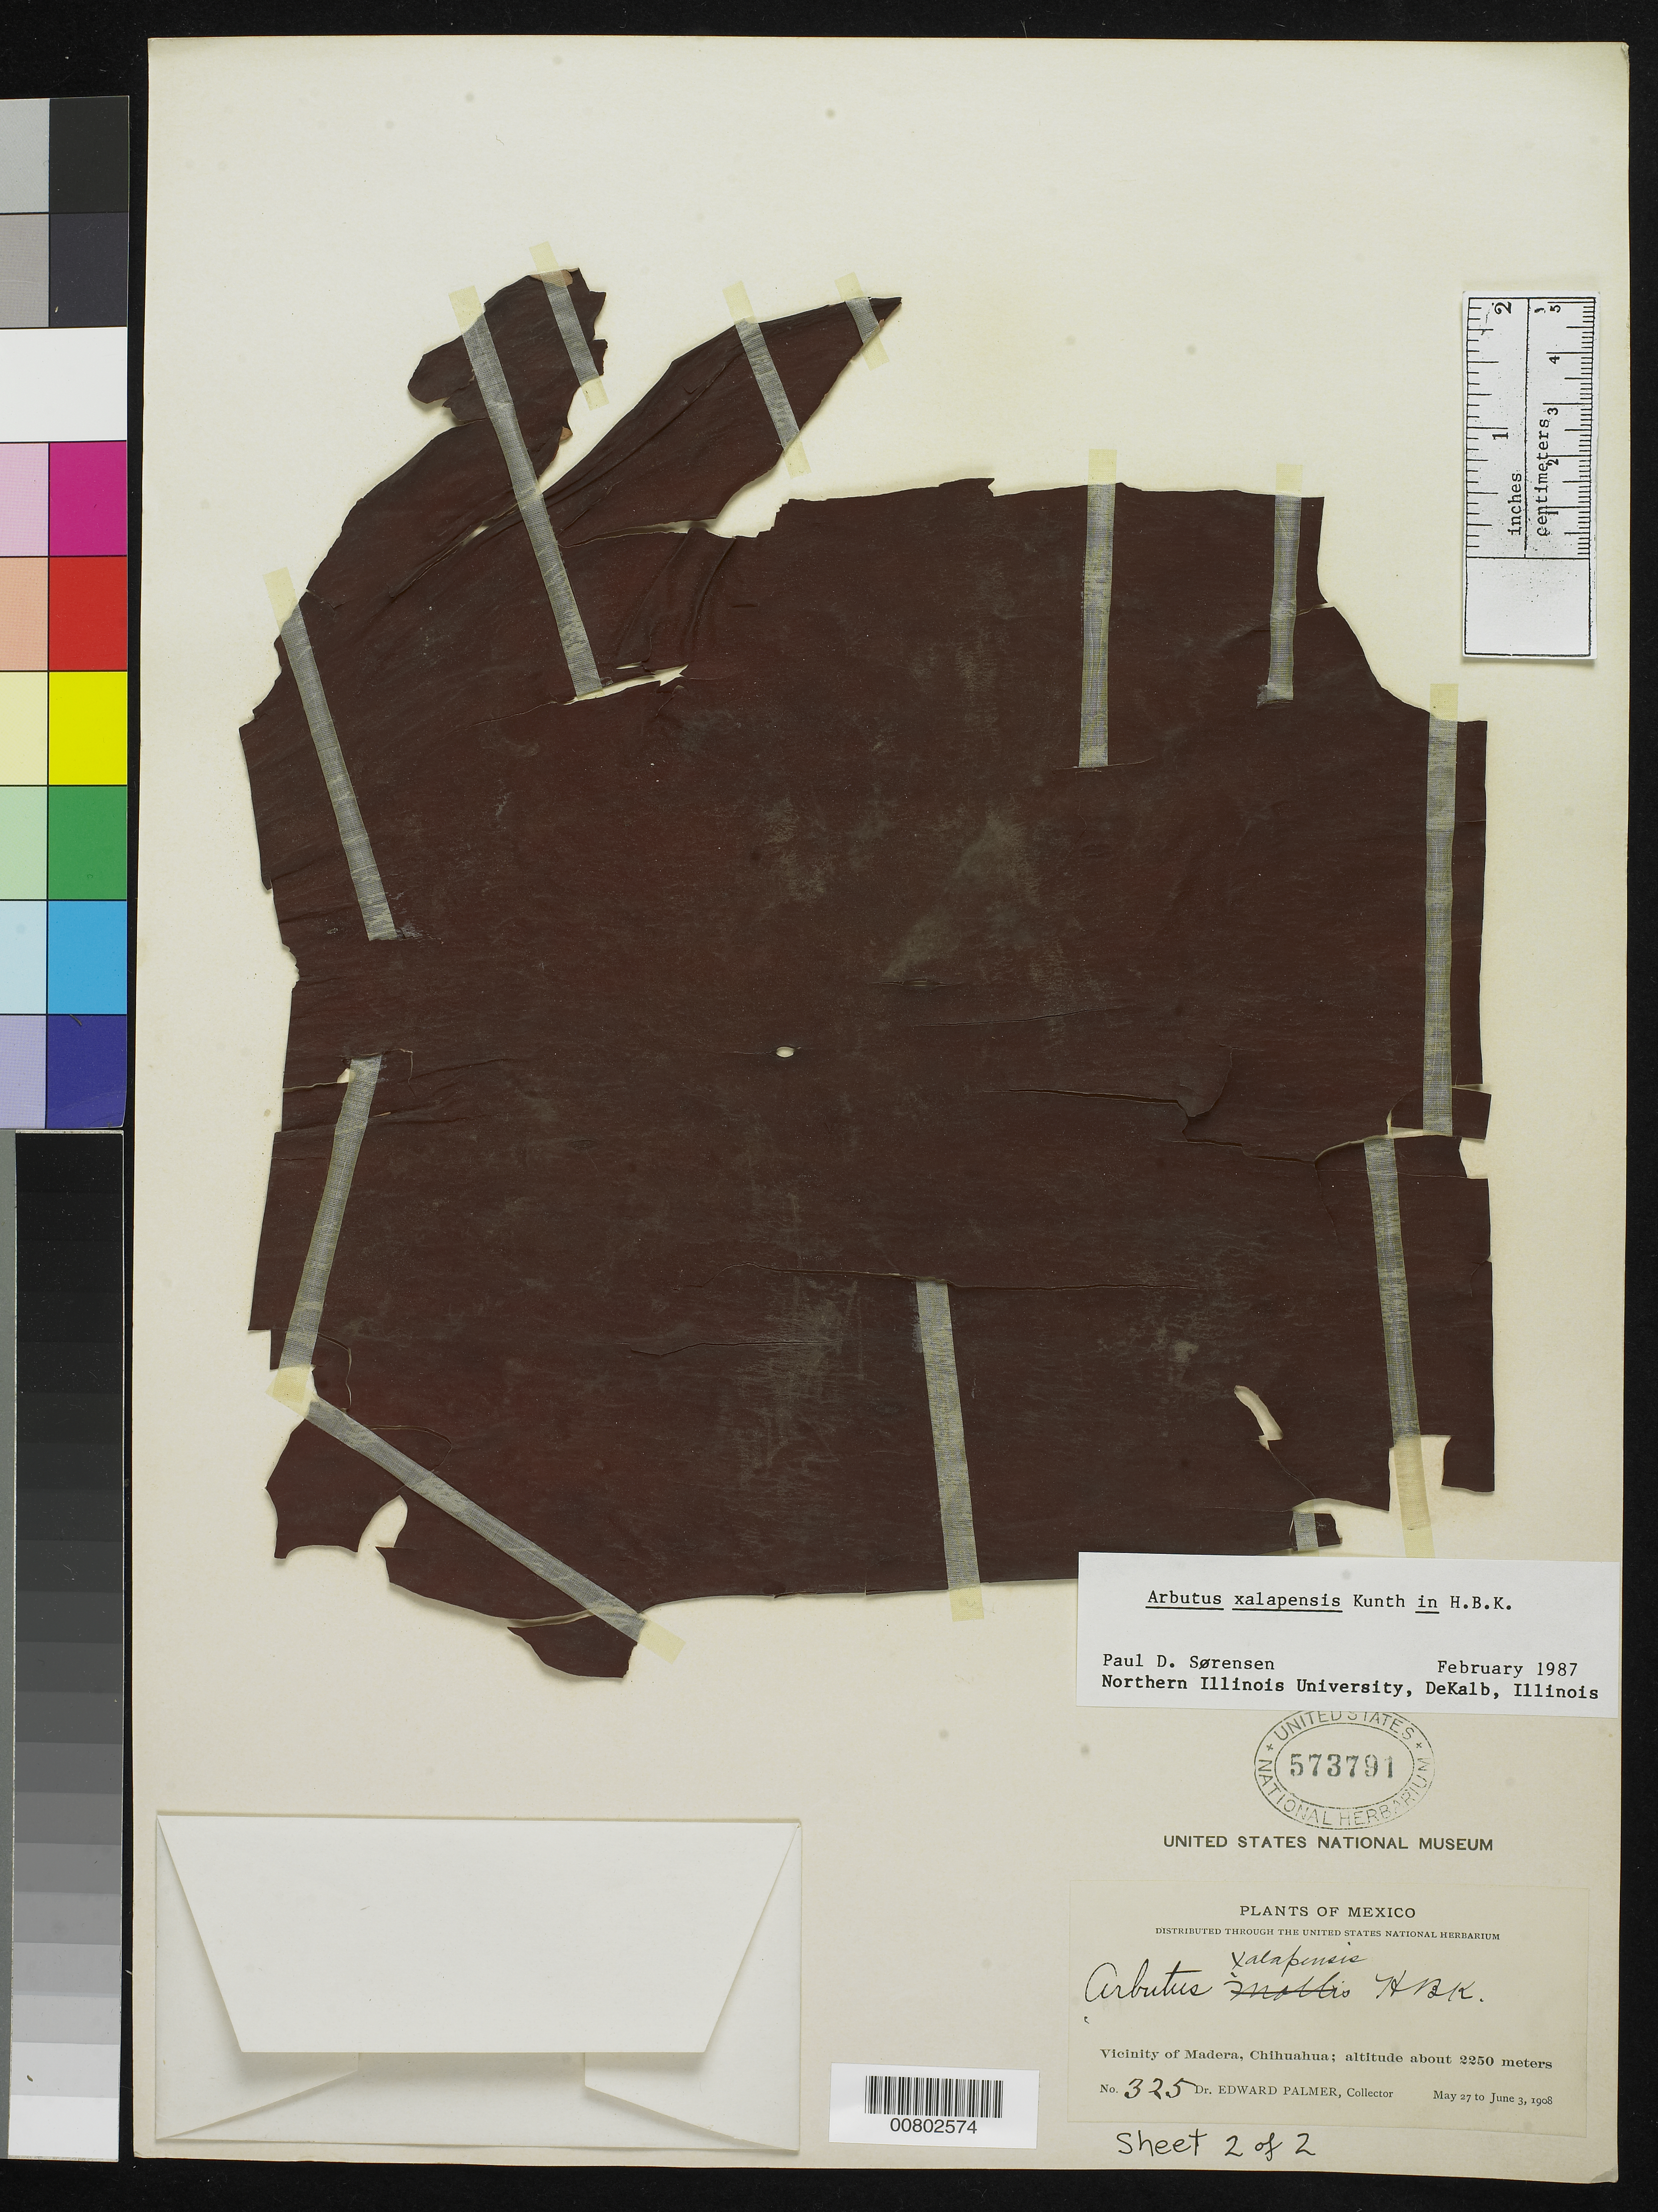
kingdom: Plantae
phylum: Tracheophyta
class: Magnoliopsida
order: Ericales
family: Ericaceae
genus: Arbutus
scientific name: Arbutus xalapensis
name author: Kunth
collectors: E. Palmer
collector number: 325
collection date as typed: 27 May 1908 to 03 Jun 1908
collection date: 1908-05-27/1908-06-03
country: Mexico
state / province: Chihuahua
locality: Vicinity of Madera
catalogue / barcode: US 573791